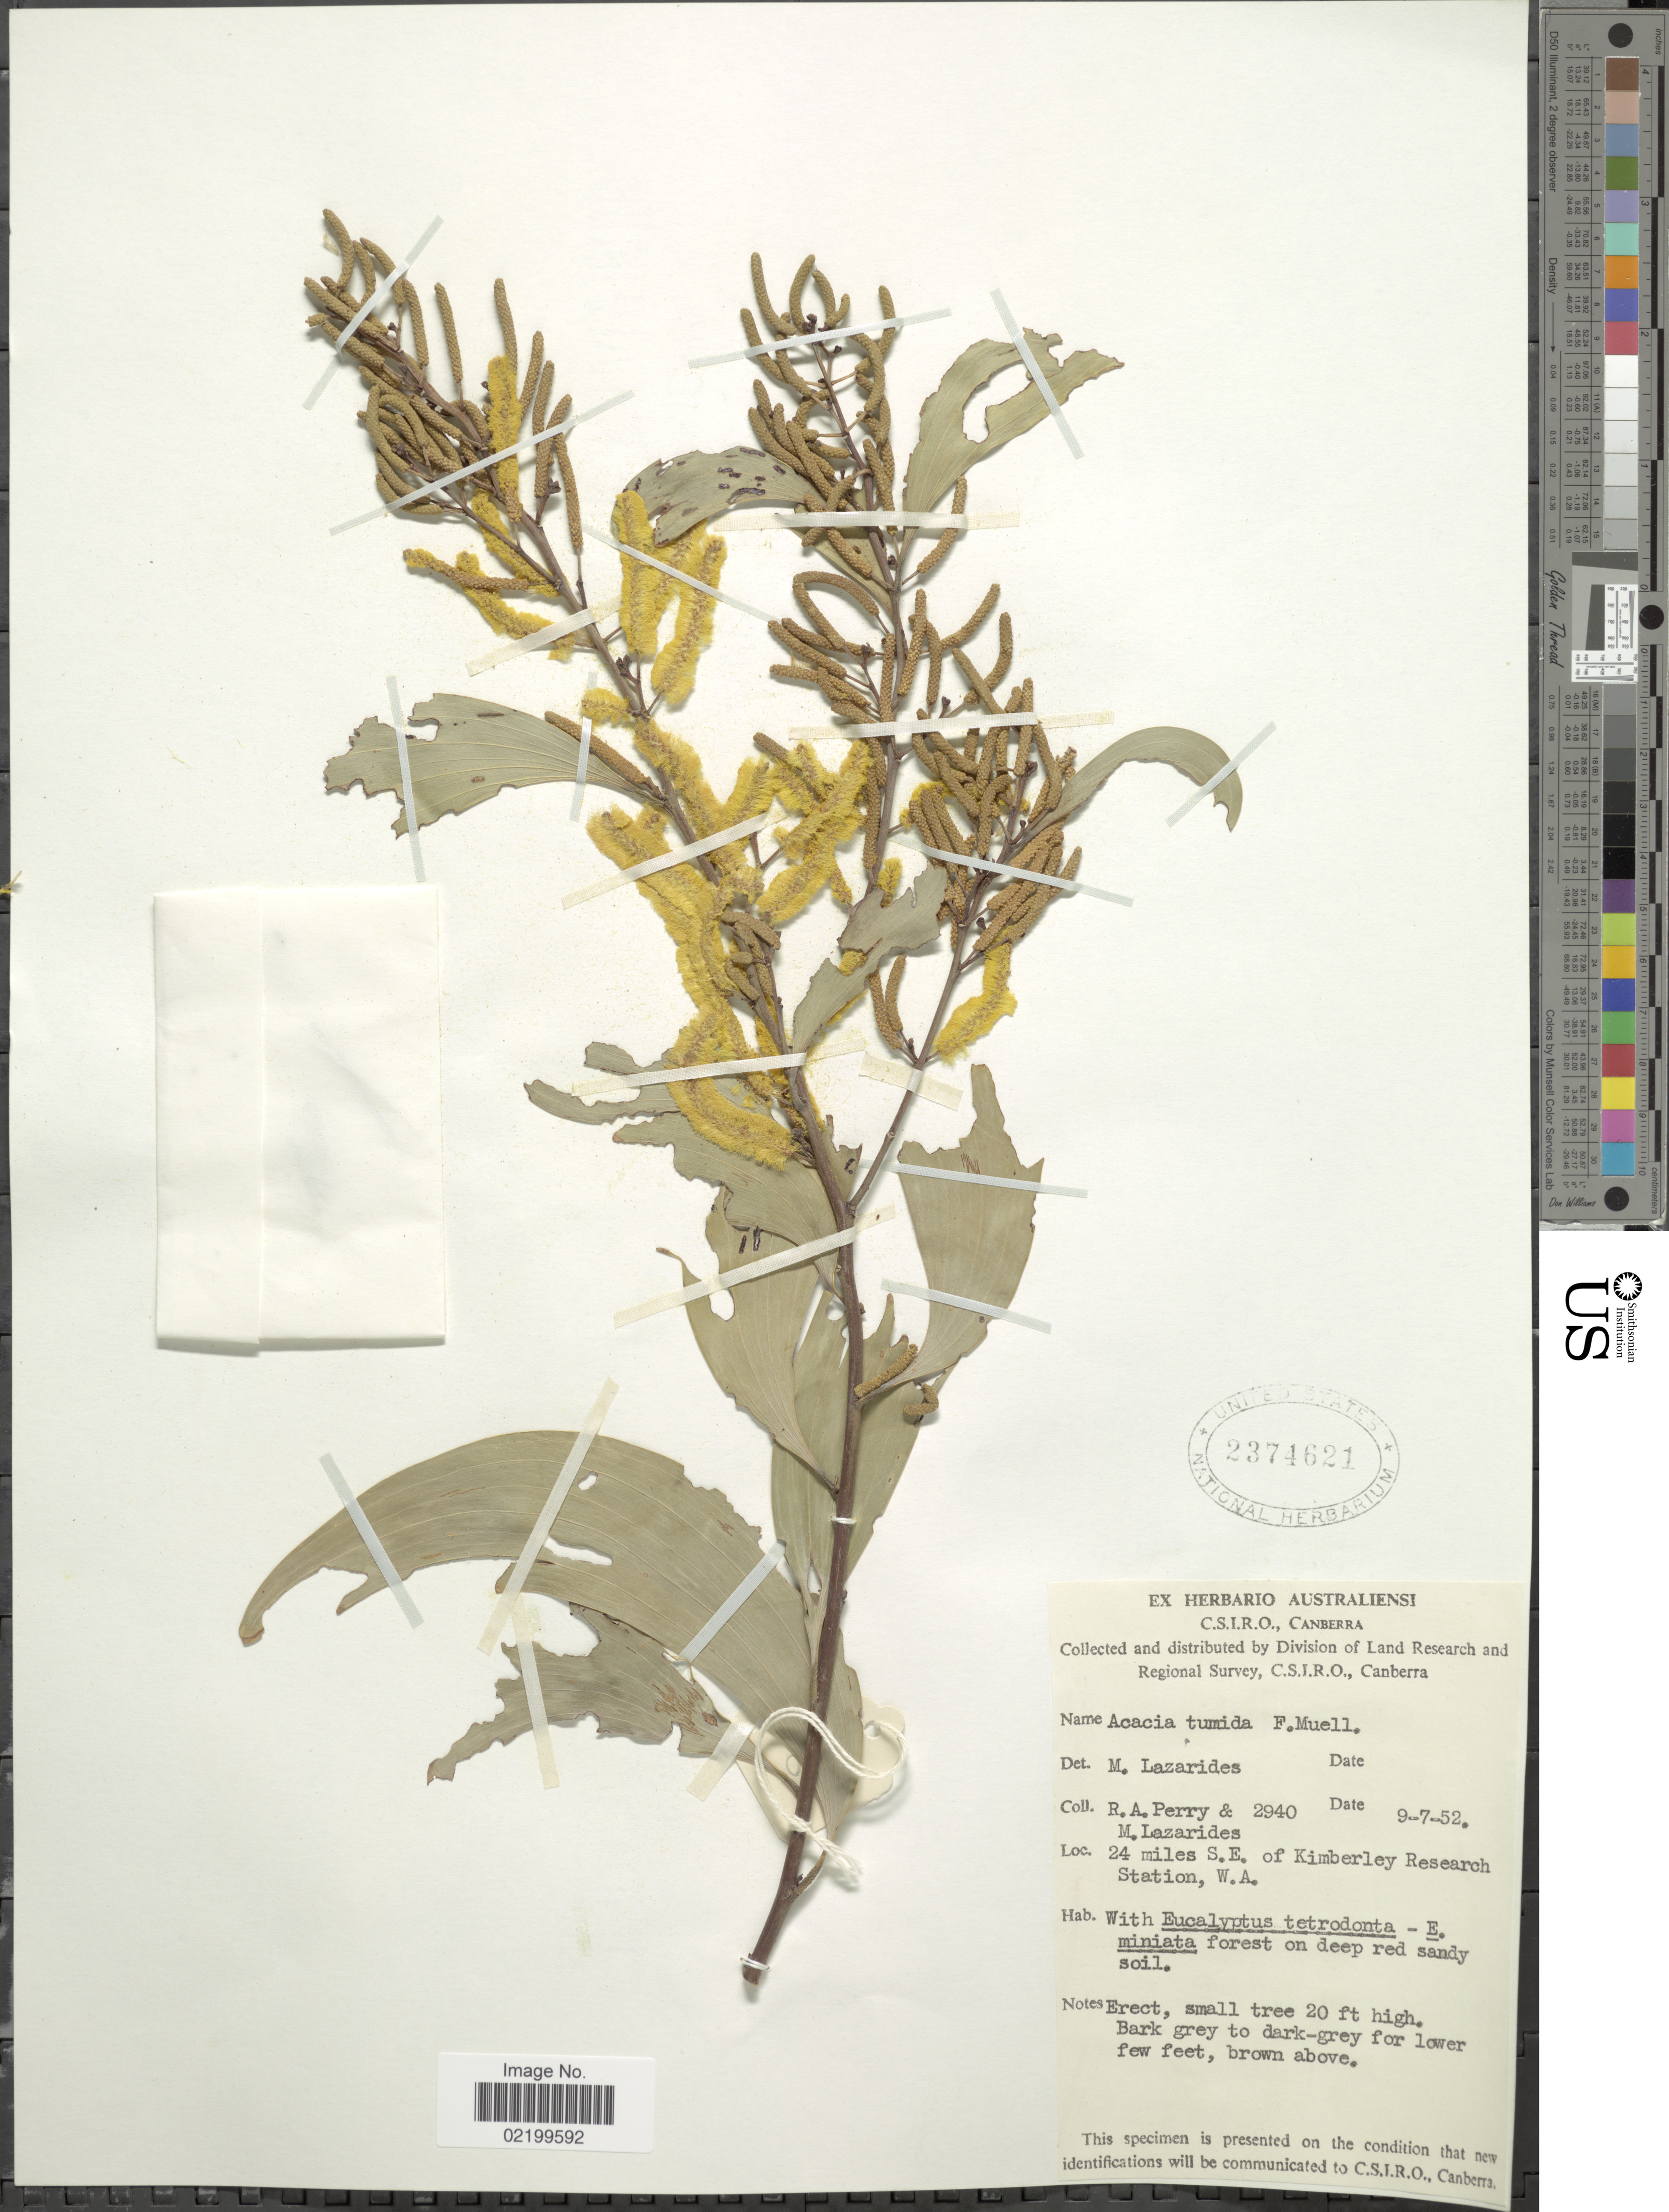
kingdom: Plantae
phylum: Tracheophyta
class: Magnoliopsida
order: Fabales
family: Fabaceae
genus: Acacia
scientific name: Acacia tumida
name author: Benth.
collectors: Perry, R. A. & M. Lazarides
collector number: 2940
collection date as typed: Transcribed d/m/y: 9/7/52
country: Australia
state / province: Western Australia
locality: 24 miles S.E. of Kimberley Research Station, W. A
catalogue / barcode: US 2374621